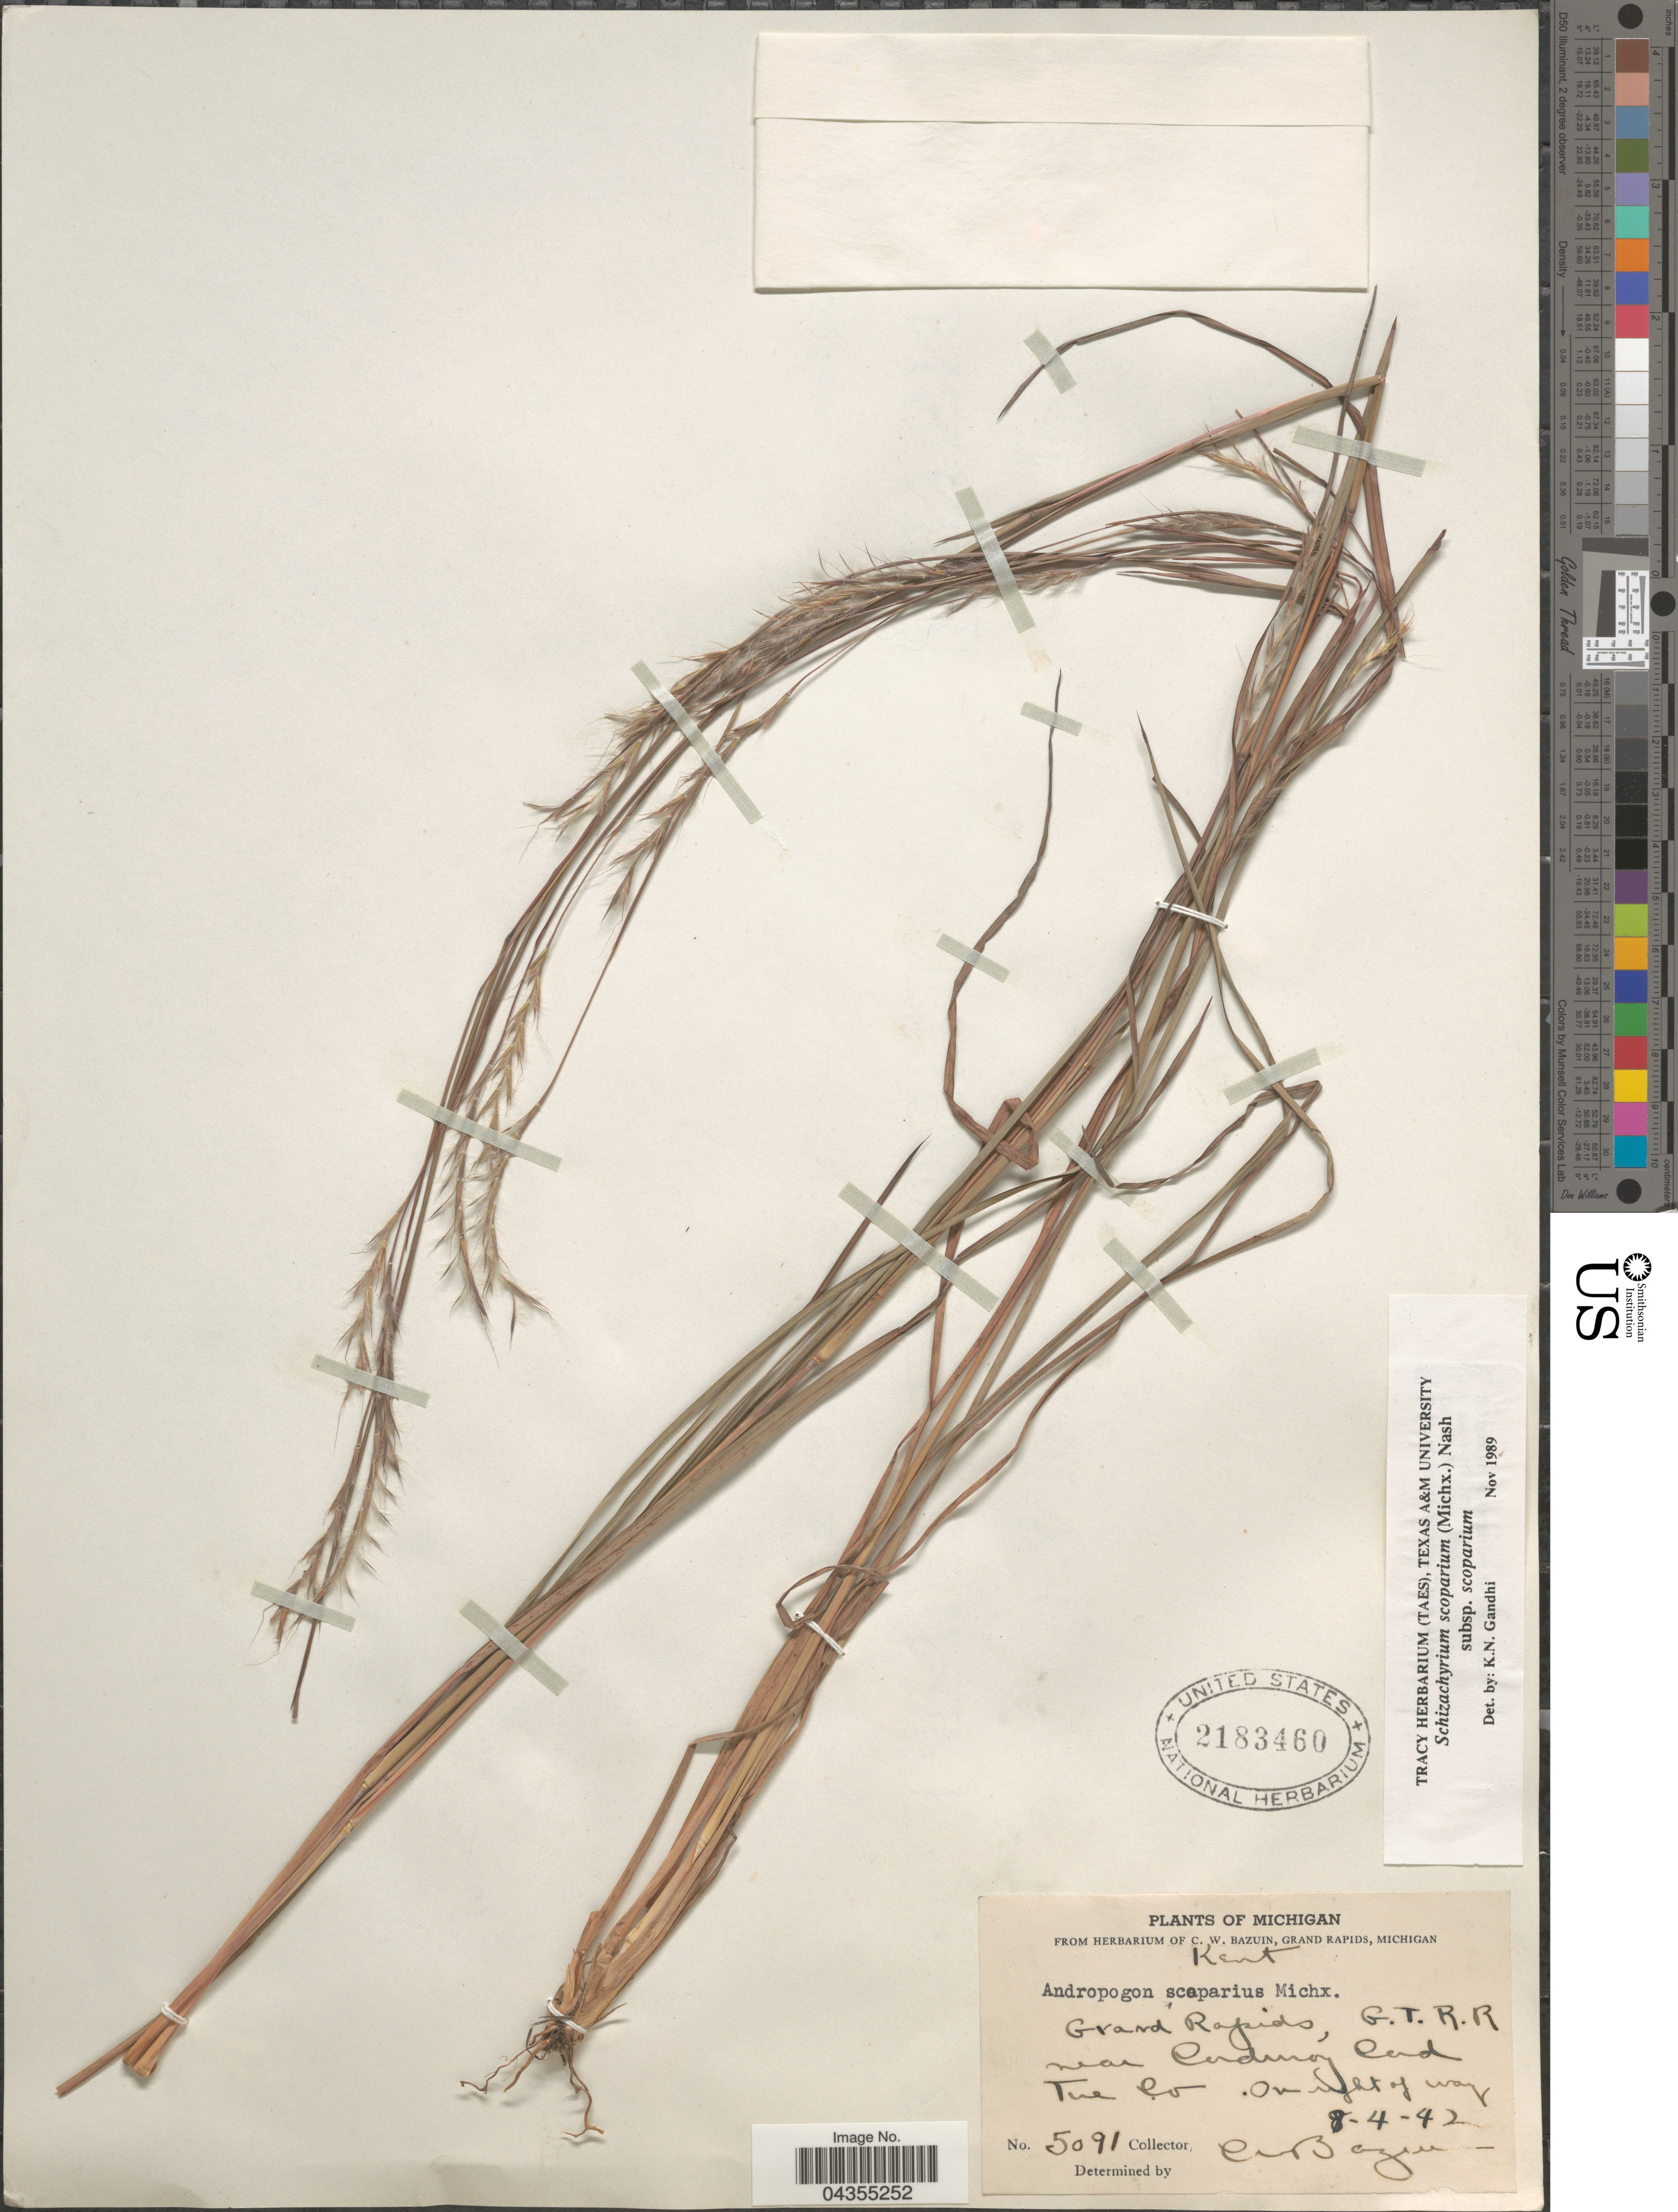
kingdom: Plantae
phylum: Tracheophyta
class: Liliopsida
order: Poales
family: Poaceae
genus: Schizachyrium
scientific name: Schizachyrium scoparium var. scoparium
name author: (Michx.) Nash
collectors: C. Bazuin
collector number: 5091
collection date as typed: Transcribed d/m/y: 4/8/42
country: United States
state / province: Michigan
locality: Kent. Grand Rapids, G.T.R.R. near Cuding [interpreted] Cend [interpreted] Tue Co. On right of way.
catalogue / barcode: US 2183460